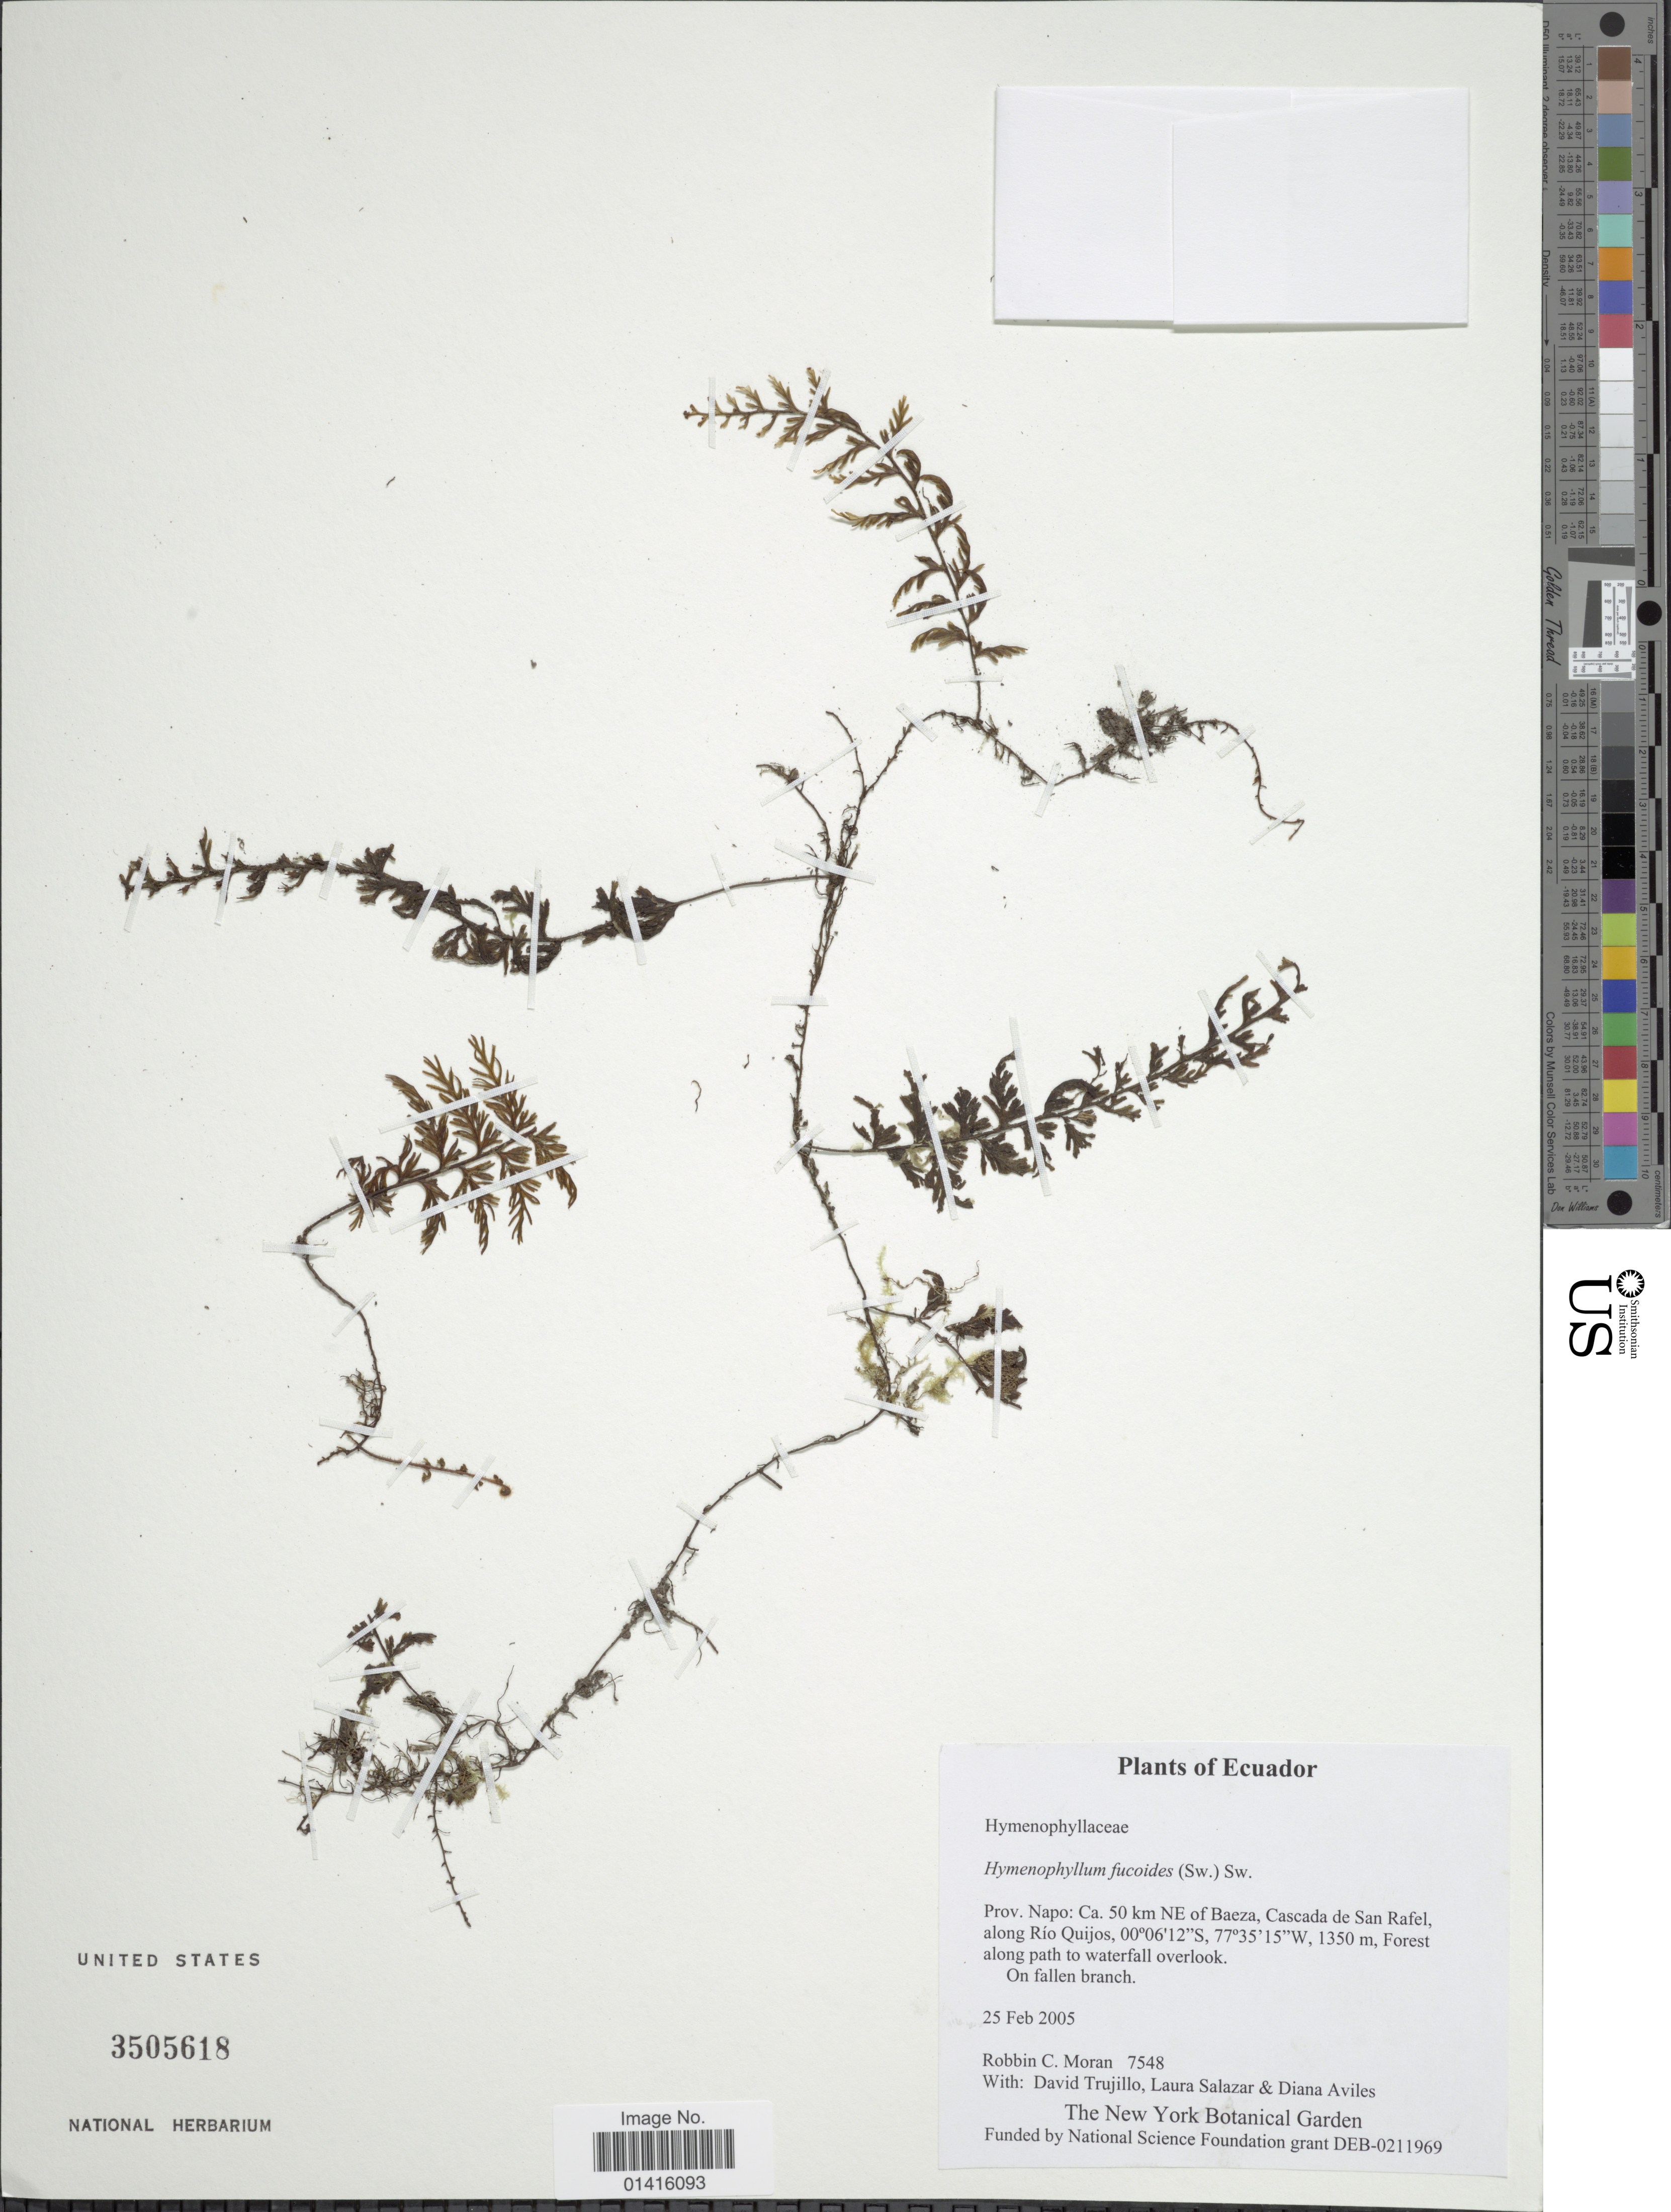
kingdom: Plantae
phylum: Tracheophyta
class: Polypodiopsida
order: Hymenophyllales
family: Hymenophyllaceae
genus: Hymenophyllum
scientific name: Hymenophyllum fucoides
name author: (Sw.) Sw.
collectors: R. C. Moran, D. Trujillo, L. Salazar & D. Aviles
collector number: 7548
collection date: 2005-02-25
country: Ecuador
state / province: Napo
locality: Prov. Napo: ca. 50 km NE of Baeza Cascada de San Rafel, along Rio Quijos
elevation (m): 1350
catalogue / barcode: US 3505618